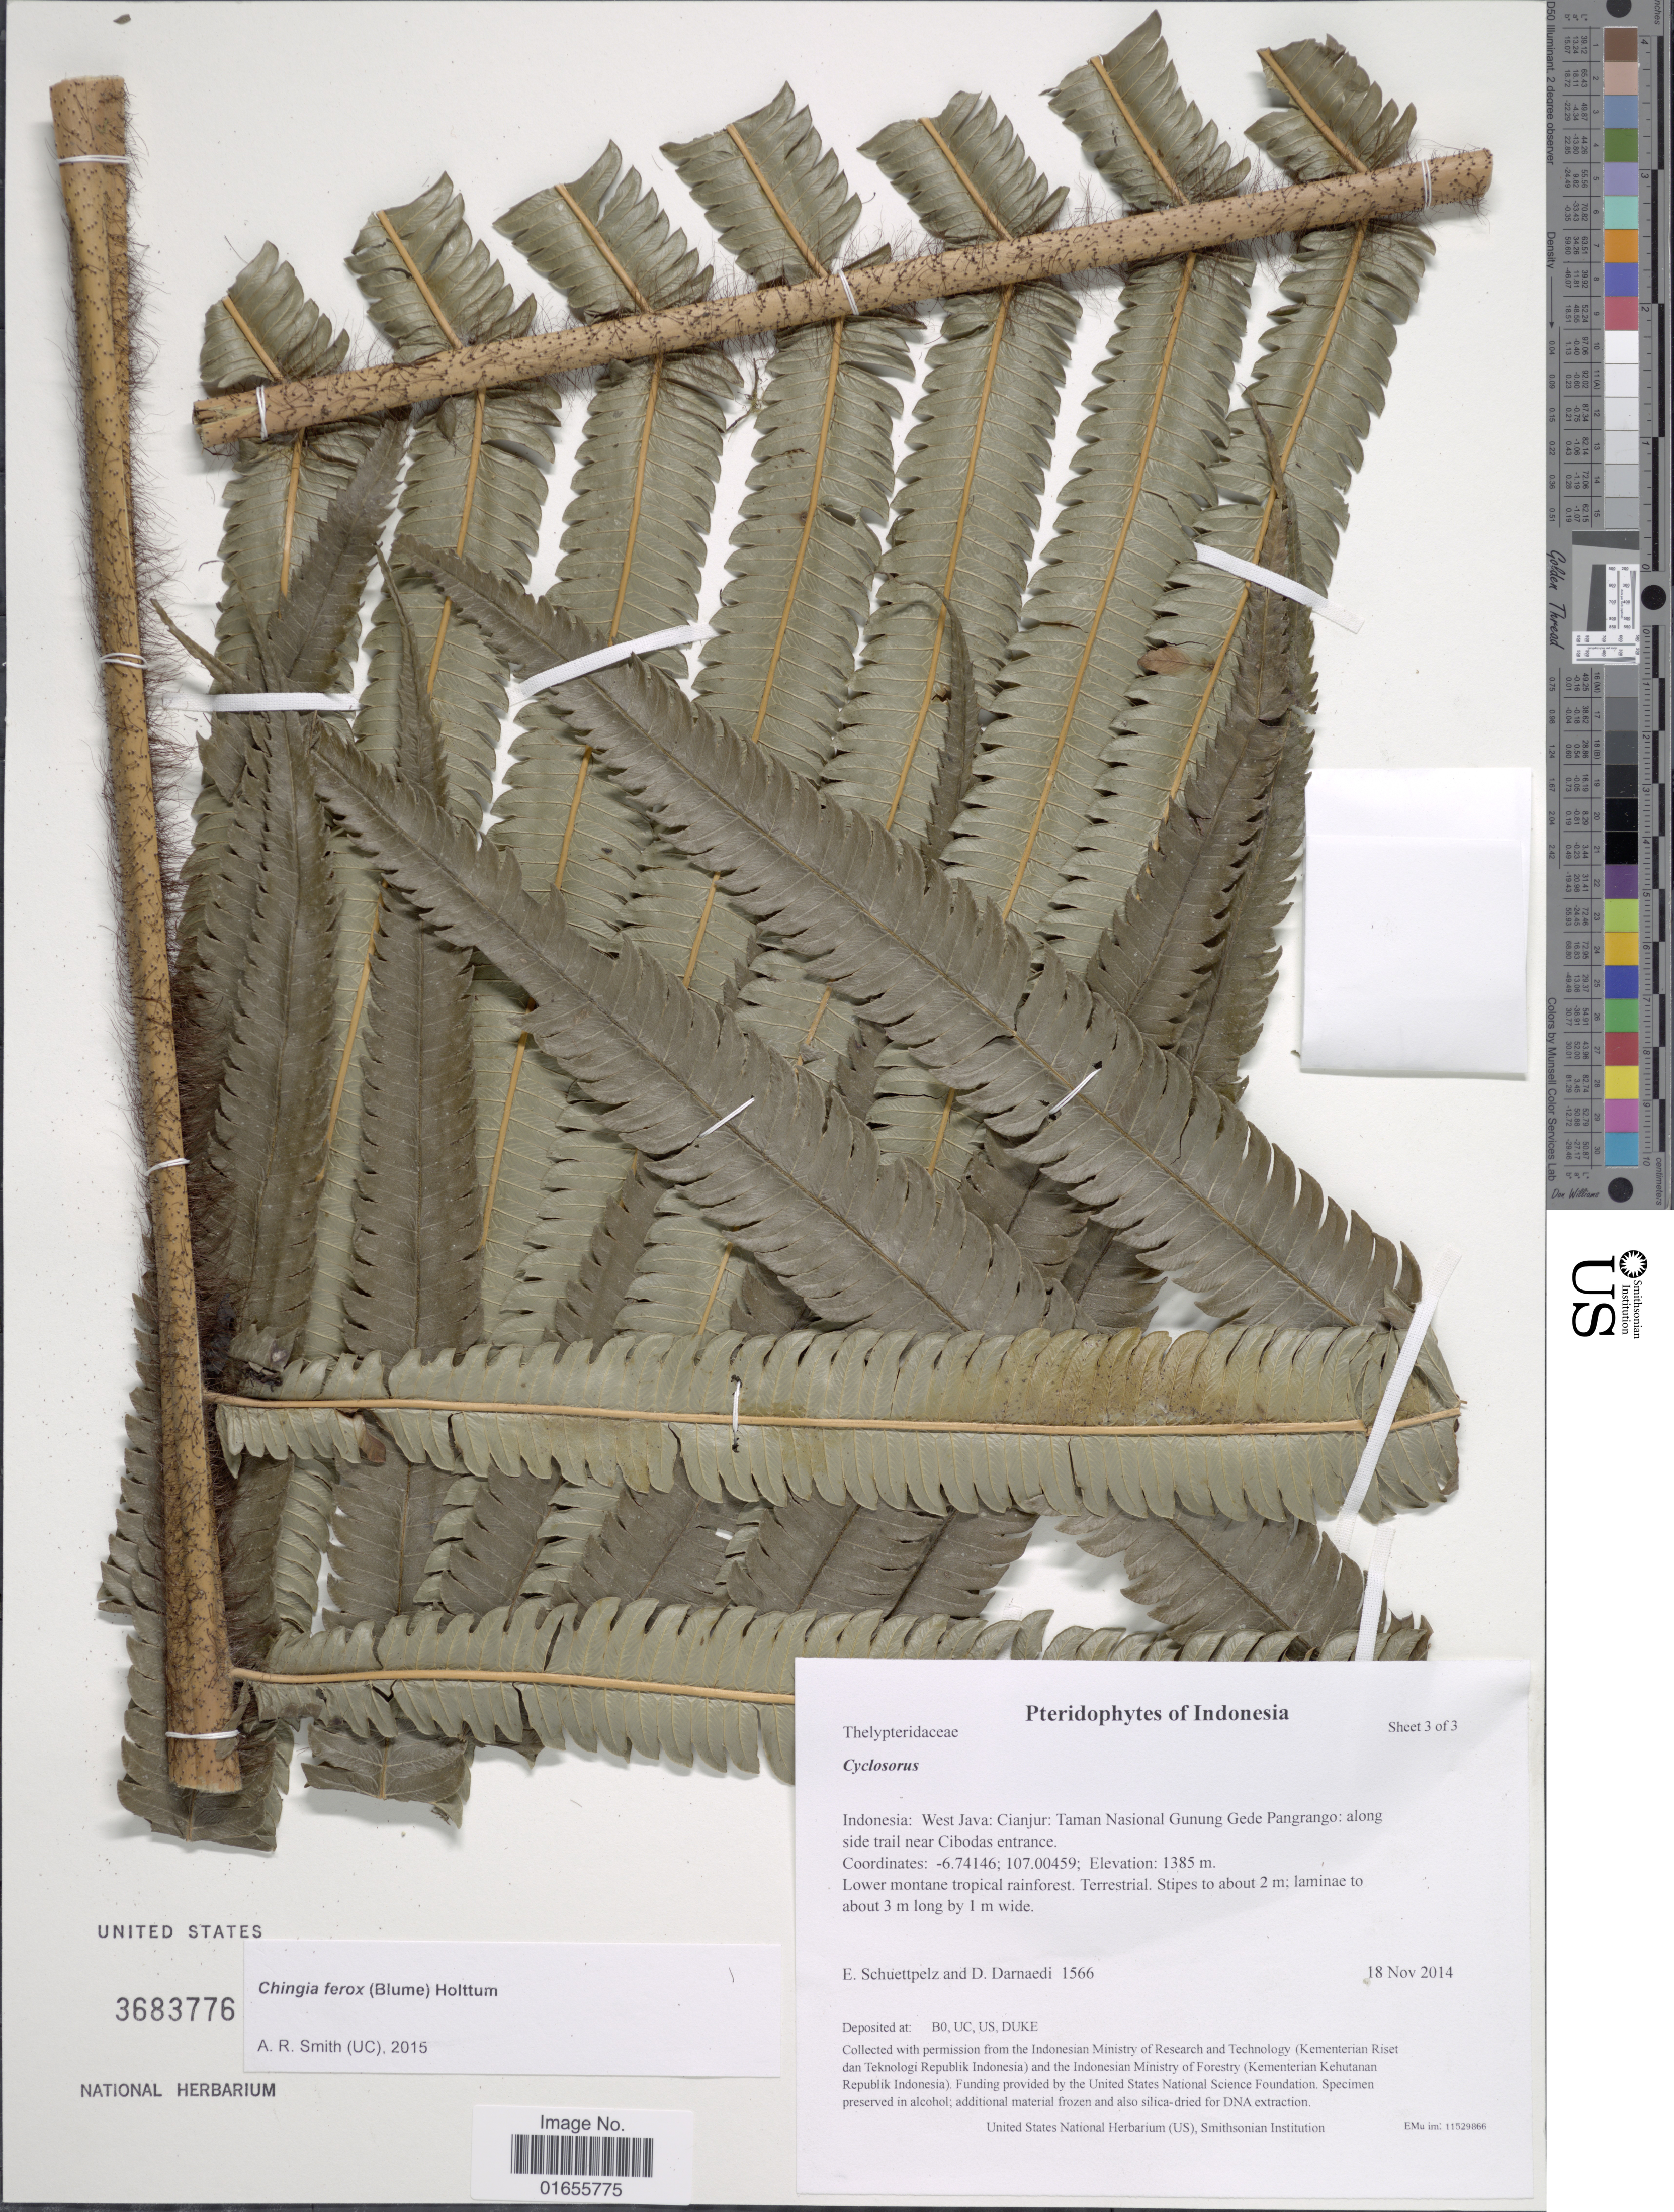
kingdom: Plantae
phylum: Tracheophyta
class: Polypodiopsida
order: Polypodiales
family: Thelypteridaceae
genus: Cyclosorus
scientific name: Cyclosorus sp.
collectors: E. Schuettpelz & D. Darnaedi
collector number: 1566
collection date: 2014-11-18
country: Indonesia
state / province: Java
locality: West Java: Cianjur: Taman Nasional Gunung Gede Pangrango: along side trail near Cibodas entrance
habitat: Lower montane tropical rainforest.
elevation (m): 1385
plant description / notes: Collected with permission from the Indonesian Ministry of Research and Technology (Kementerian Riset dan Teknologi Republik Indonesia) and the Indonesian Ministry of Forestry (Kementerian Kehutanan Republik Indonesia).; Funding provided by the United States National Science Foundation.; Specimen preserved in alcohol; additional material frozen and also silica-dried for DNA extraction.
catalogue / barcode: US 3683776